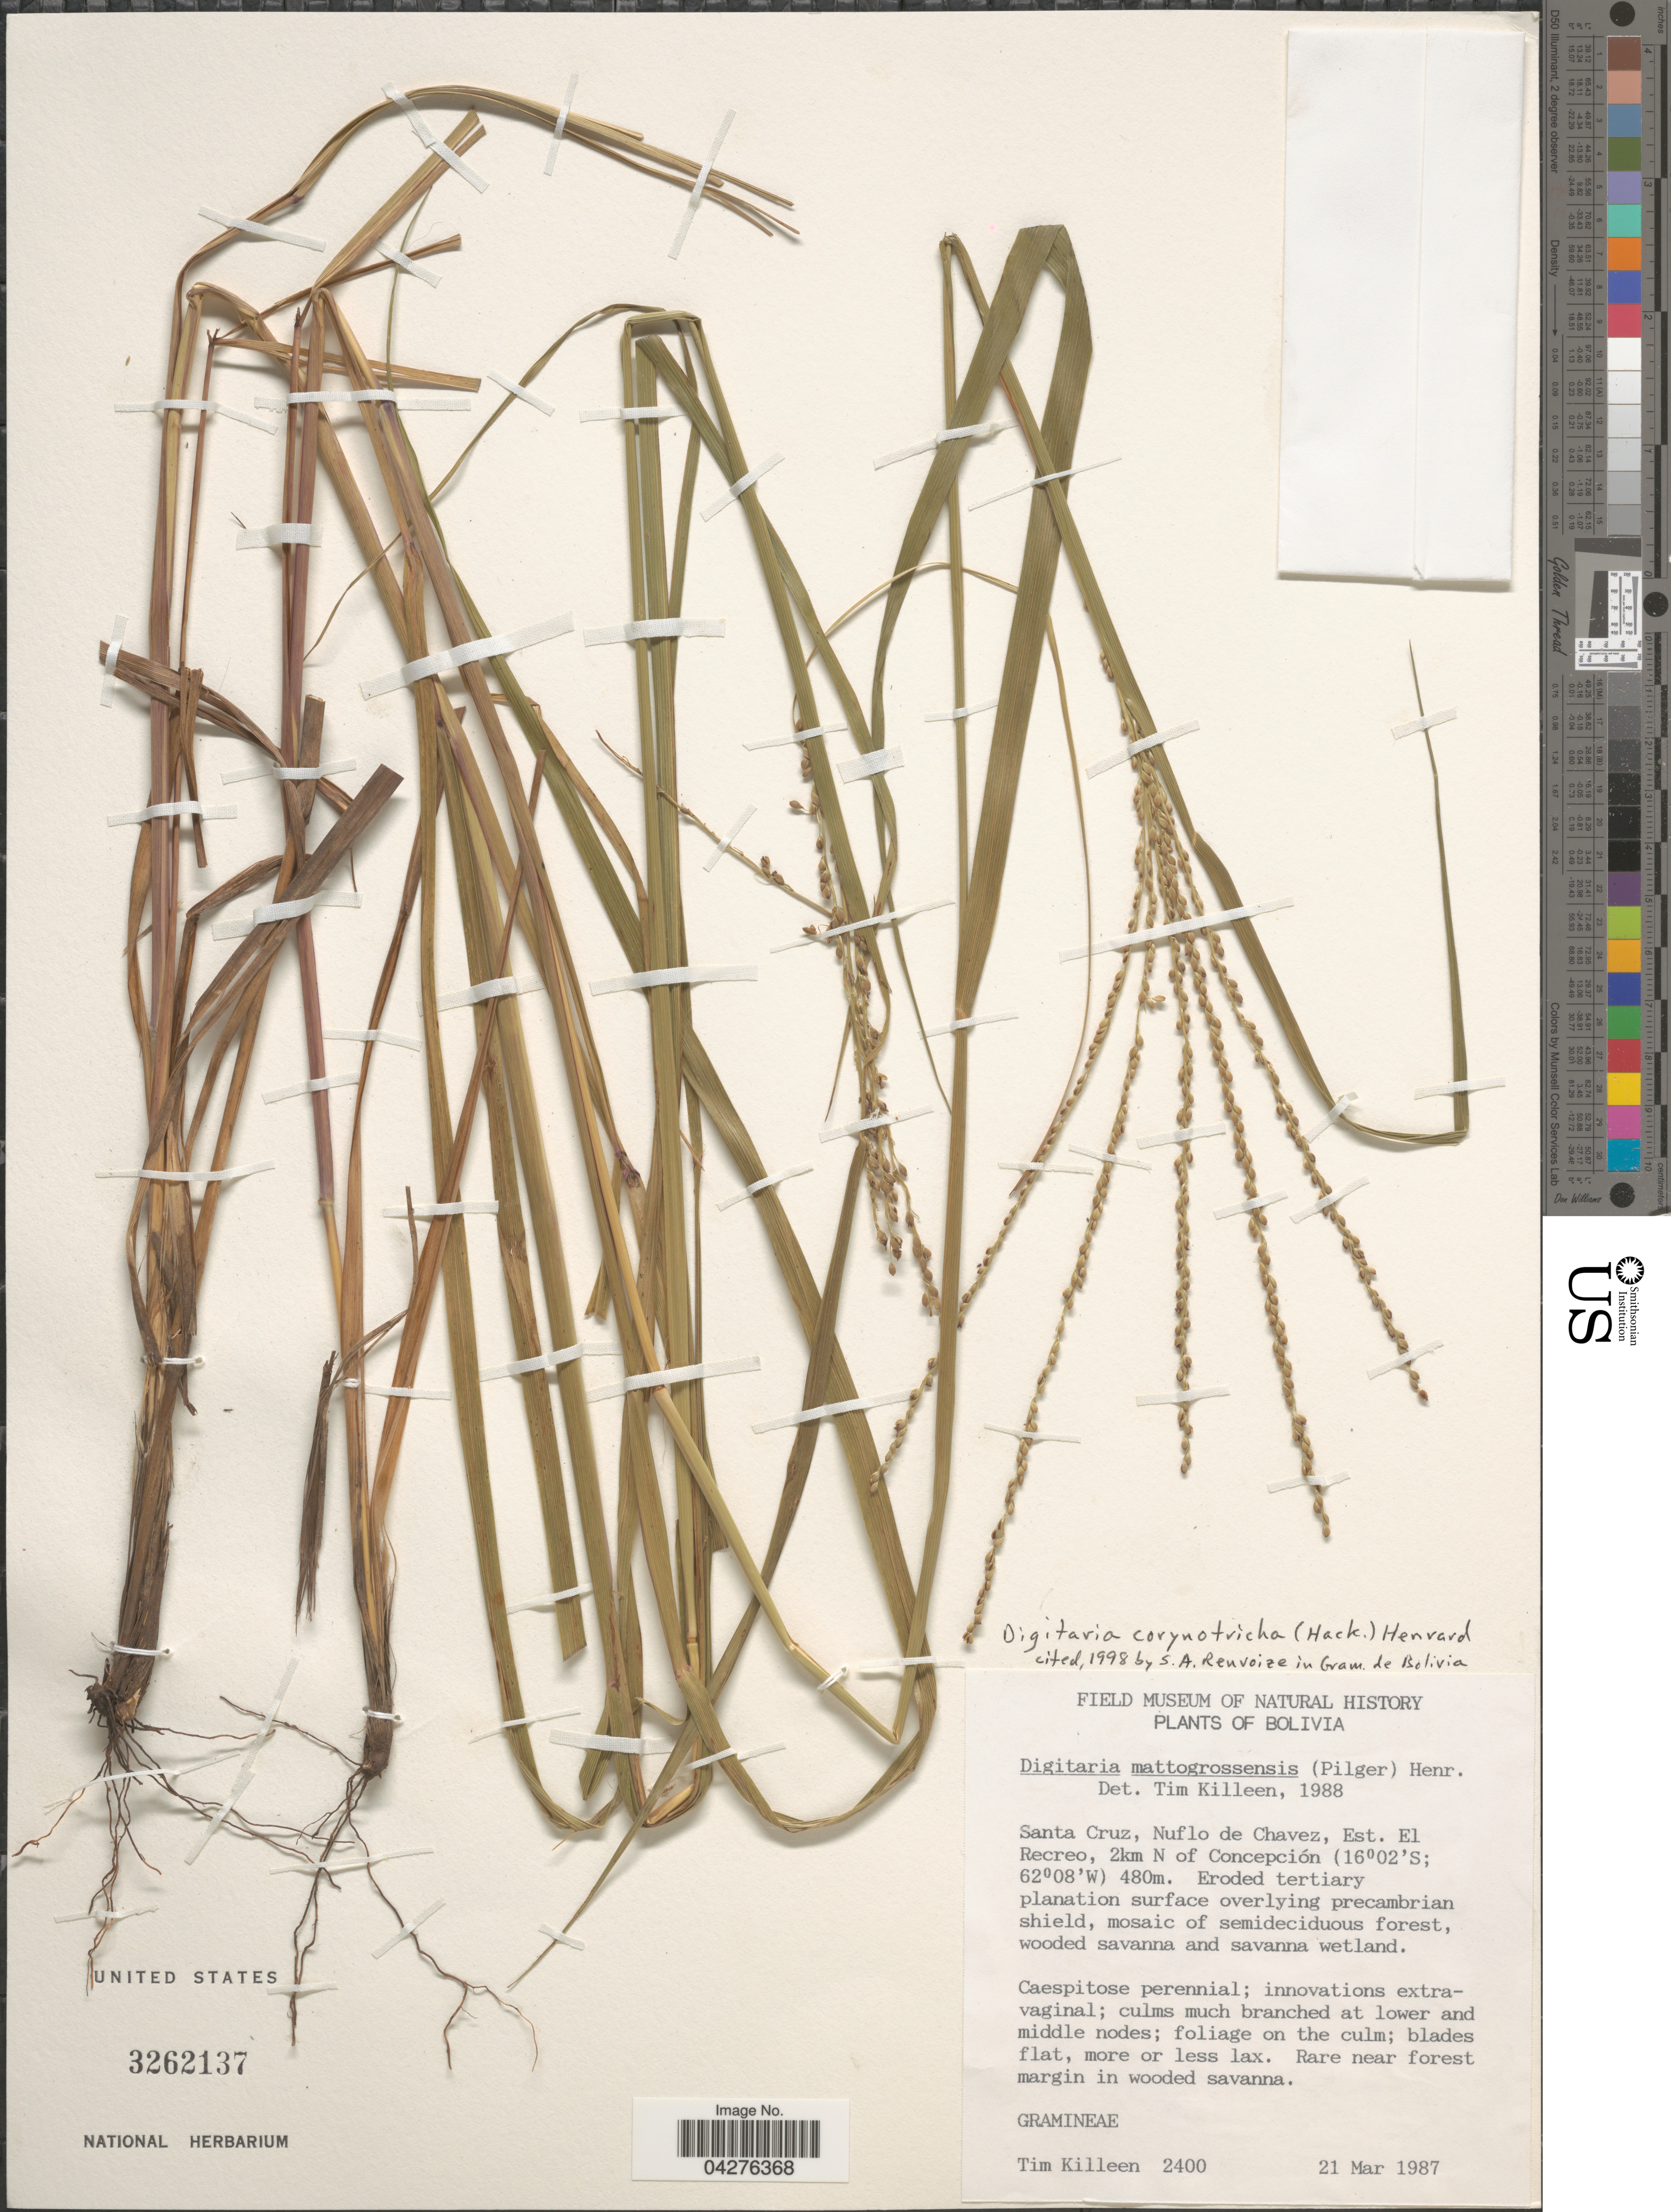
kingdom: Plantae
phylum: Tracheophyta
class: Liliopsida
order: Poales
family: Poaceae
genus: Digitaria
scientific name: Digitaria corynotricha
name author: (Hack.) Henr.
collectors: T. J. Killeen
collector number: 2400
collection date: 1987-03-21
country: Bolivia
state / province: Santa Cruz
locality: Nuflo de Chavez, Est. El Recreo, 2km N of Concepción.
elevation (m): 480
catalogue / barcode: US 3262137